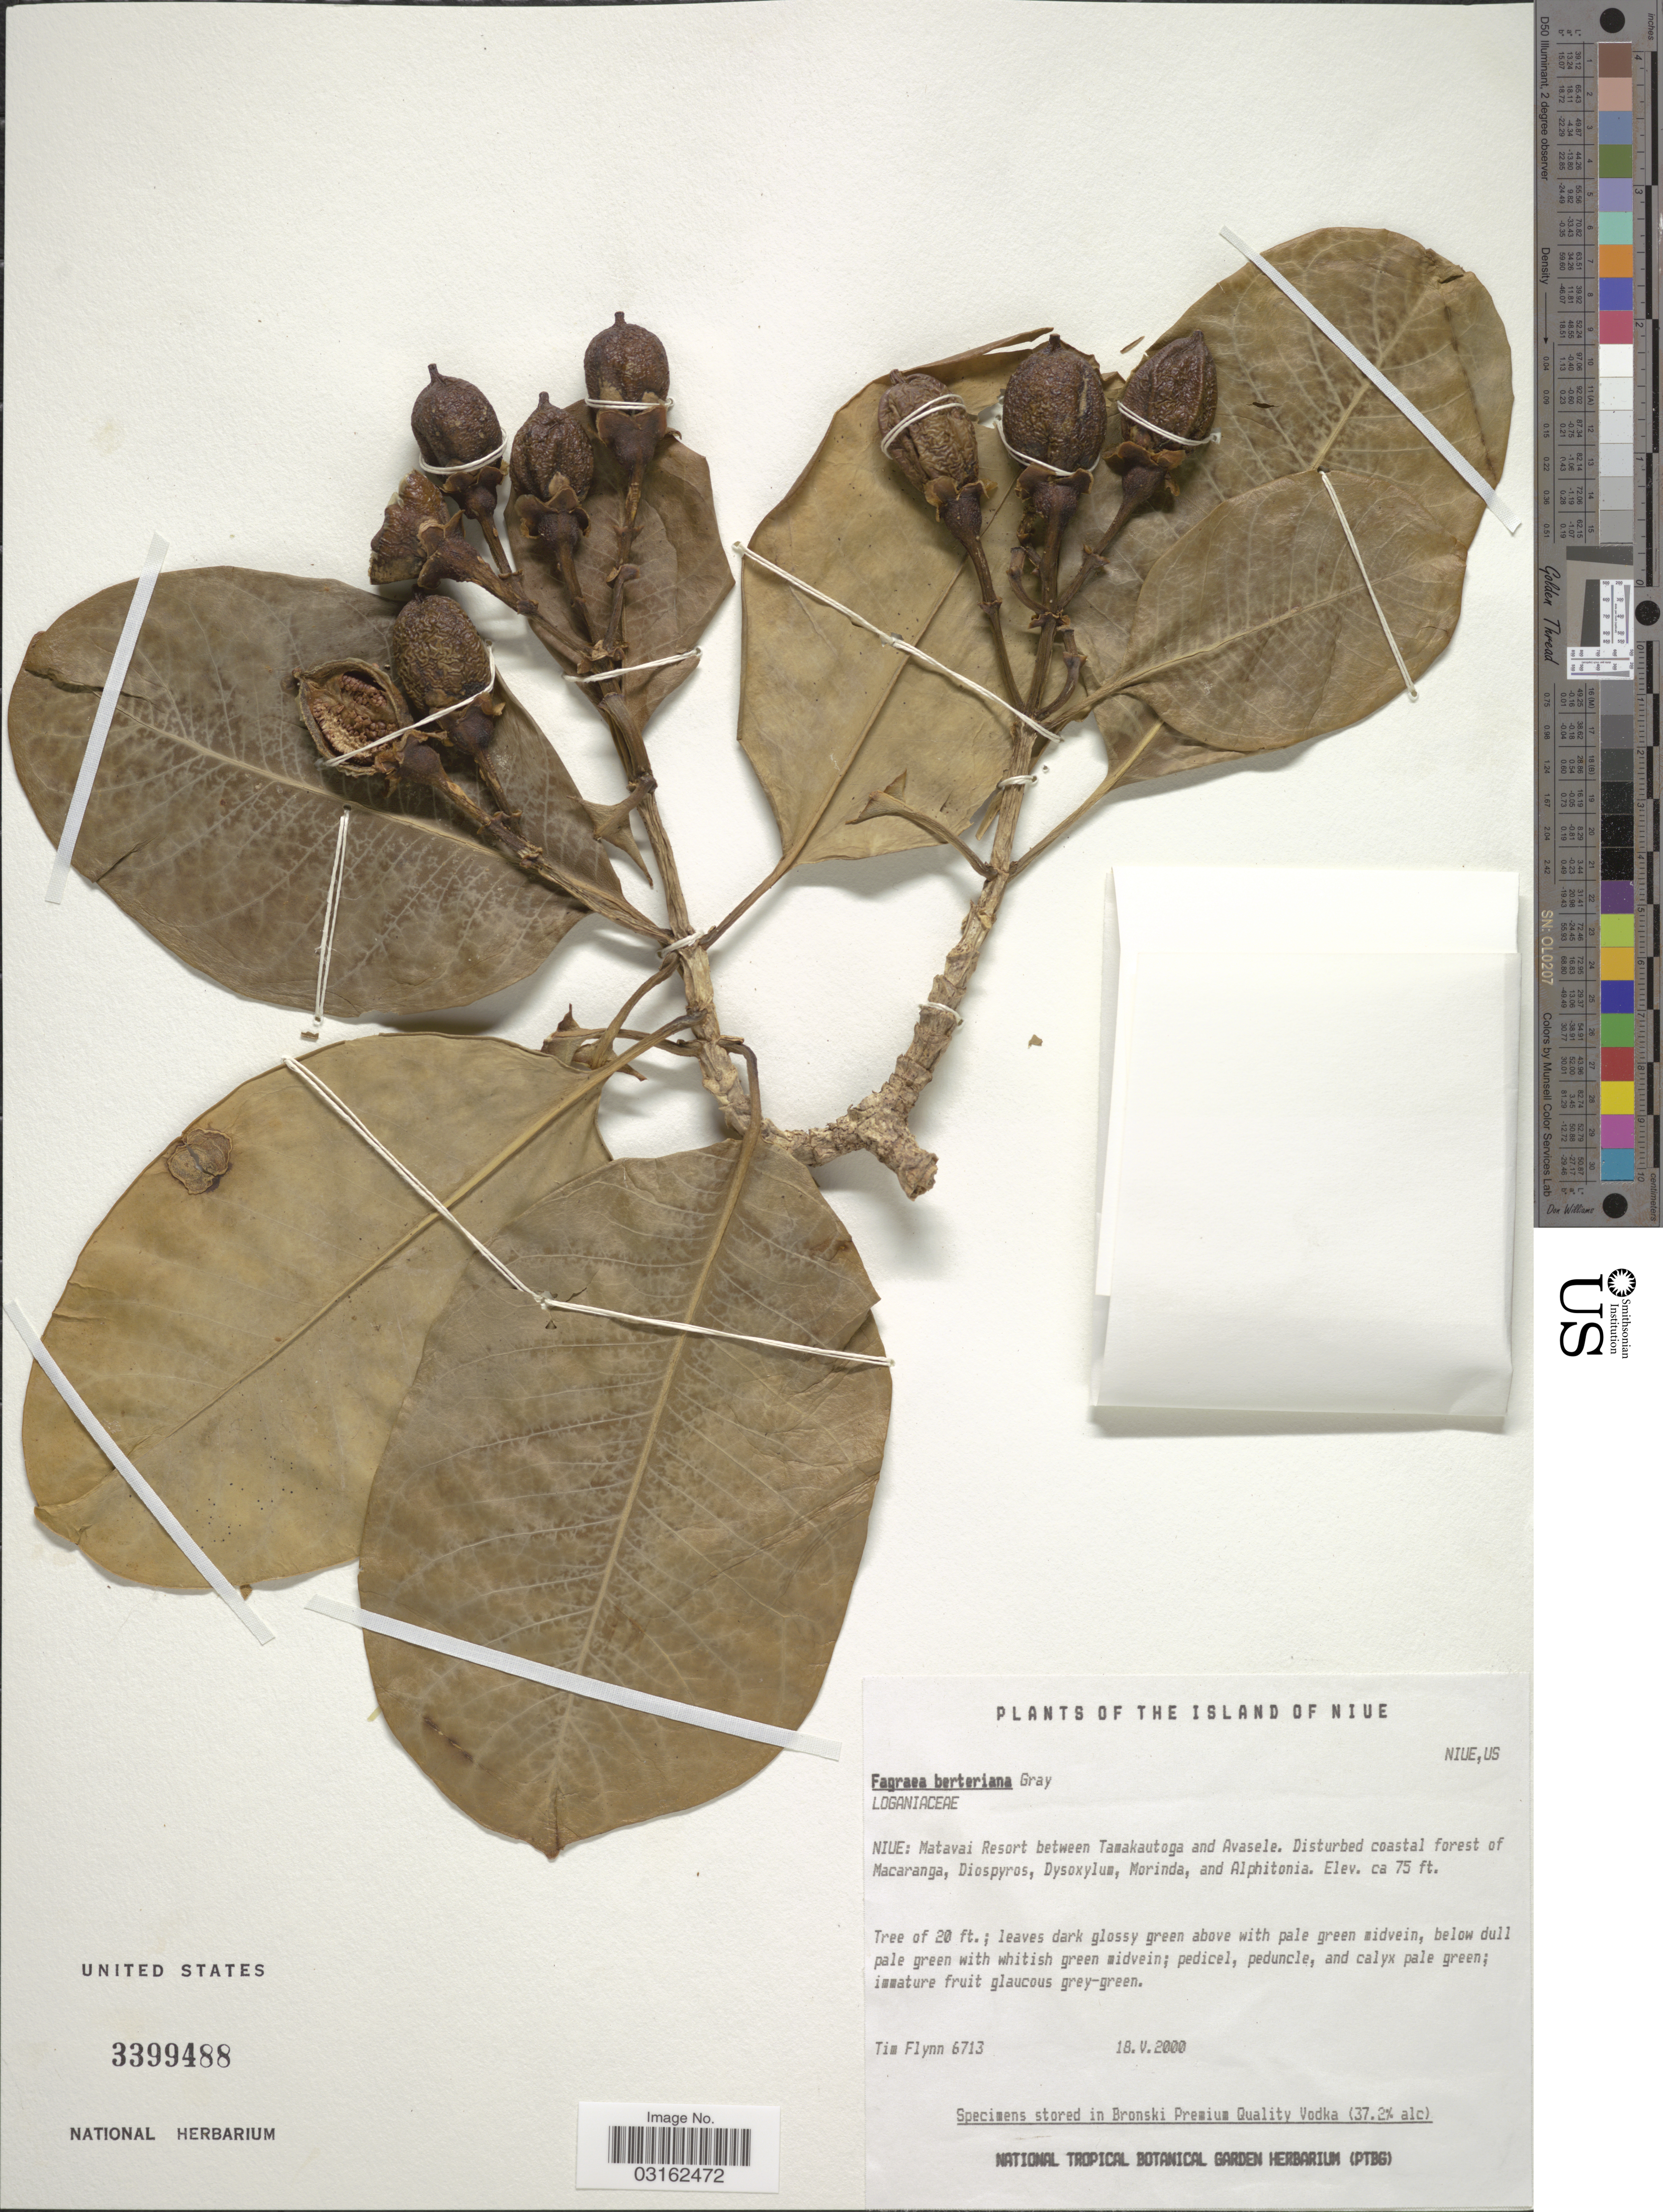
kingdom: Plantae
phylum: Tracheophyta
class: Magnoliopsida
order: Gentianales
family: Gentianaceae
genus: Fagraea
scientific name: Fagraea berteroana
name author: A. Gray ex Benth.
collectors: T. Flynn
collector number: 6713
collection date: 2000-05-18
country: Niue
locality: Matavai Resort between Tamakautoga and Avasele.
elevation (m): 23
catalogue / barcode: US 3399488